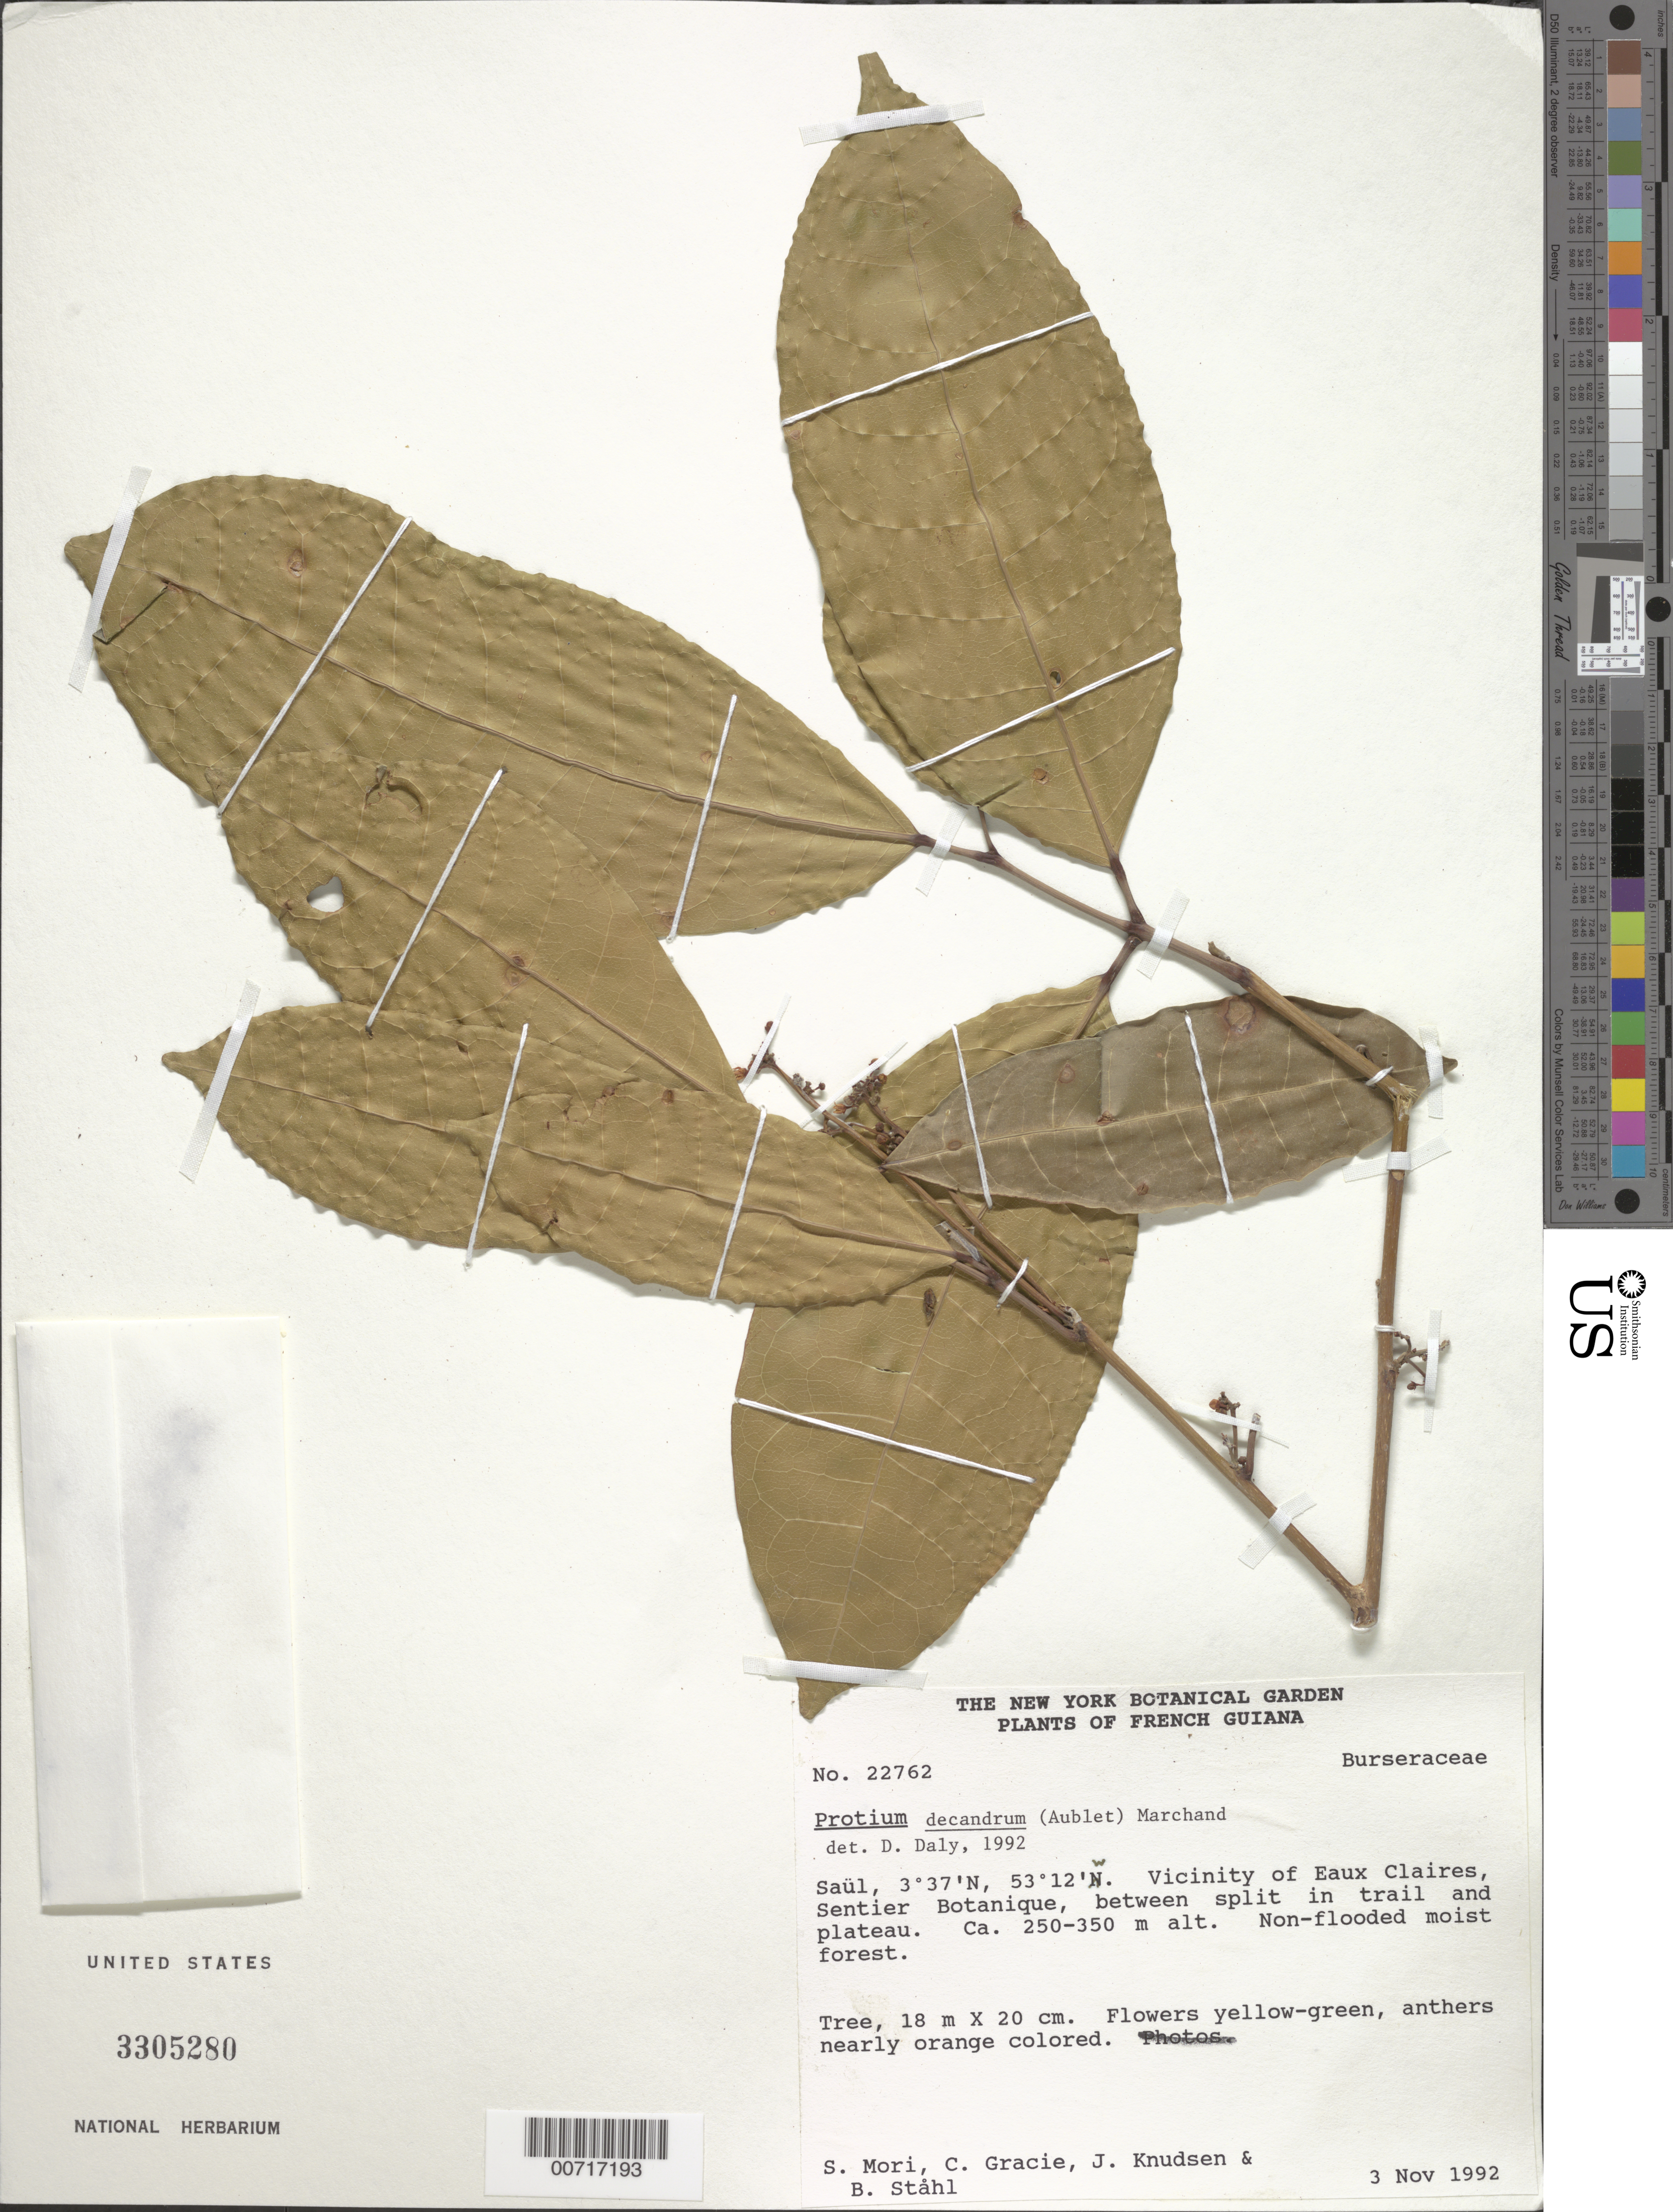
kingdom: Plantae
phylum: Tracheophyta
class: Magnoliopsida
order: Sapindales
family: Burseraceae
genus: Protium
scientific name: Protium decandrum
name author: (Aubl.) Marchand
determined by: Daly, D. C.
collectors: S. Mori, C. A. Gracie, J. Knudsen & B. Ståhl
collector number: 22762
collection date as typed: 3-Nov-92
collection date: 1992-11-03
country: French Guiana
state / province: Saint-Laurent-du-Maroni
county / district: Saül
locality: Saül, vicinity of Eaux Claires, Sentier Botanique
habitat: Non-flooded moist forest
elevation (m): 250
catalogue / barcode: US 3305280